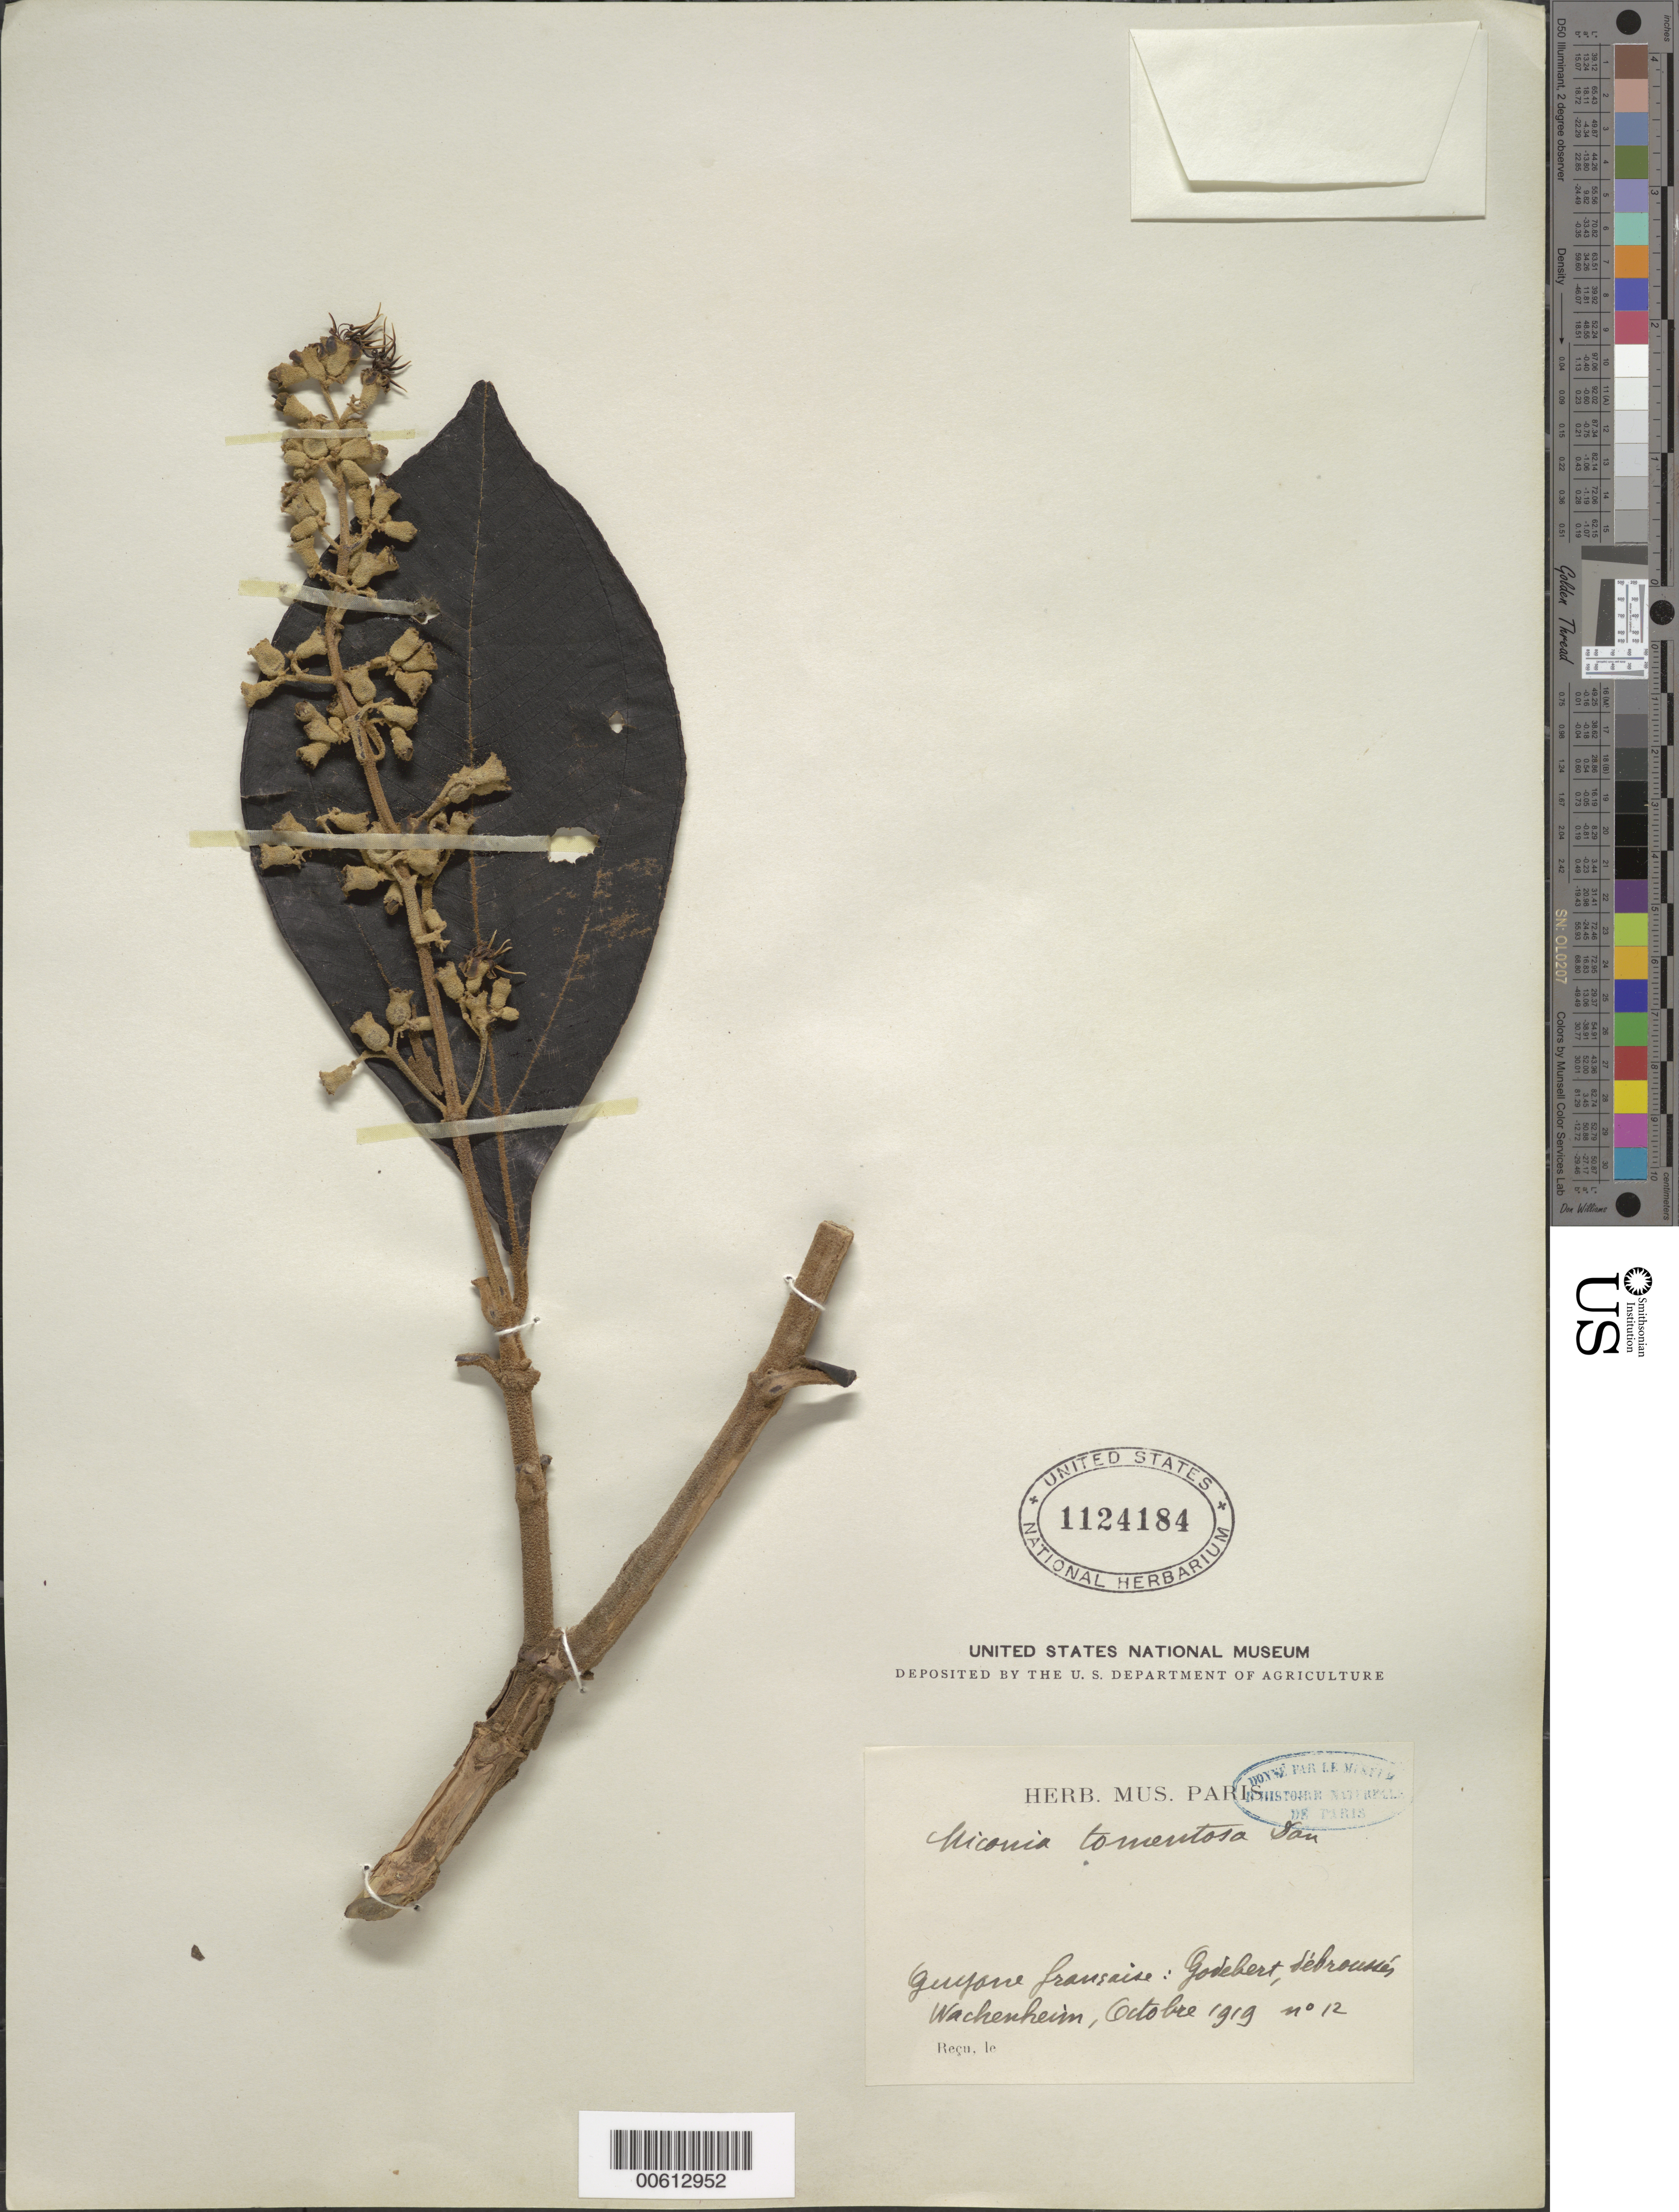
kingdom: Plantae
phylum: Tracheophyta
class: Magnoliopsida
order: Myrtales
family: Melastomataceae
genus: Miconia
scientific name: Miconia tomentosa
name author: (Rich.) D. Don ex DC.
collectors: G. Wachenheim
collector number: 12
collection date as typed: Oct-19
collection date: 1919-10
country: French Guiana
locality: Godebert, Débroussés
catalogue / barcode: US 1124184